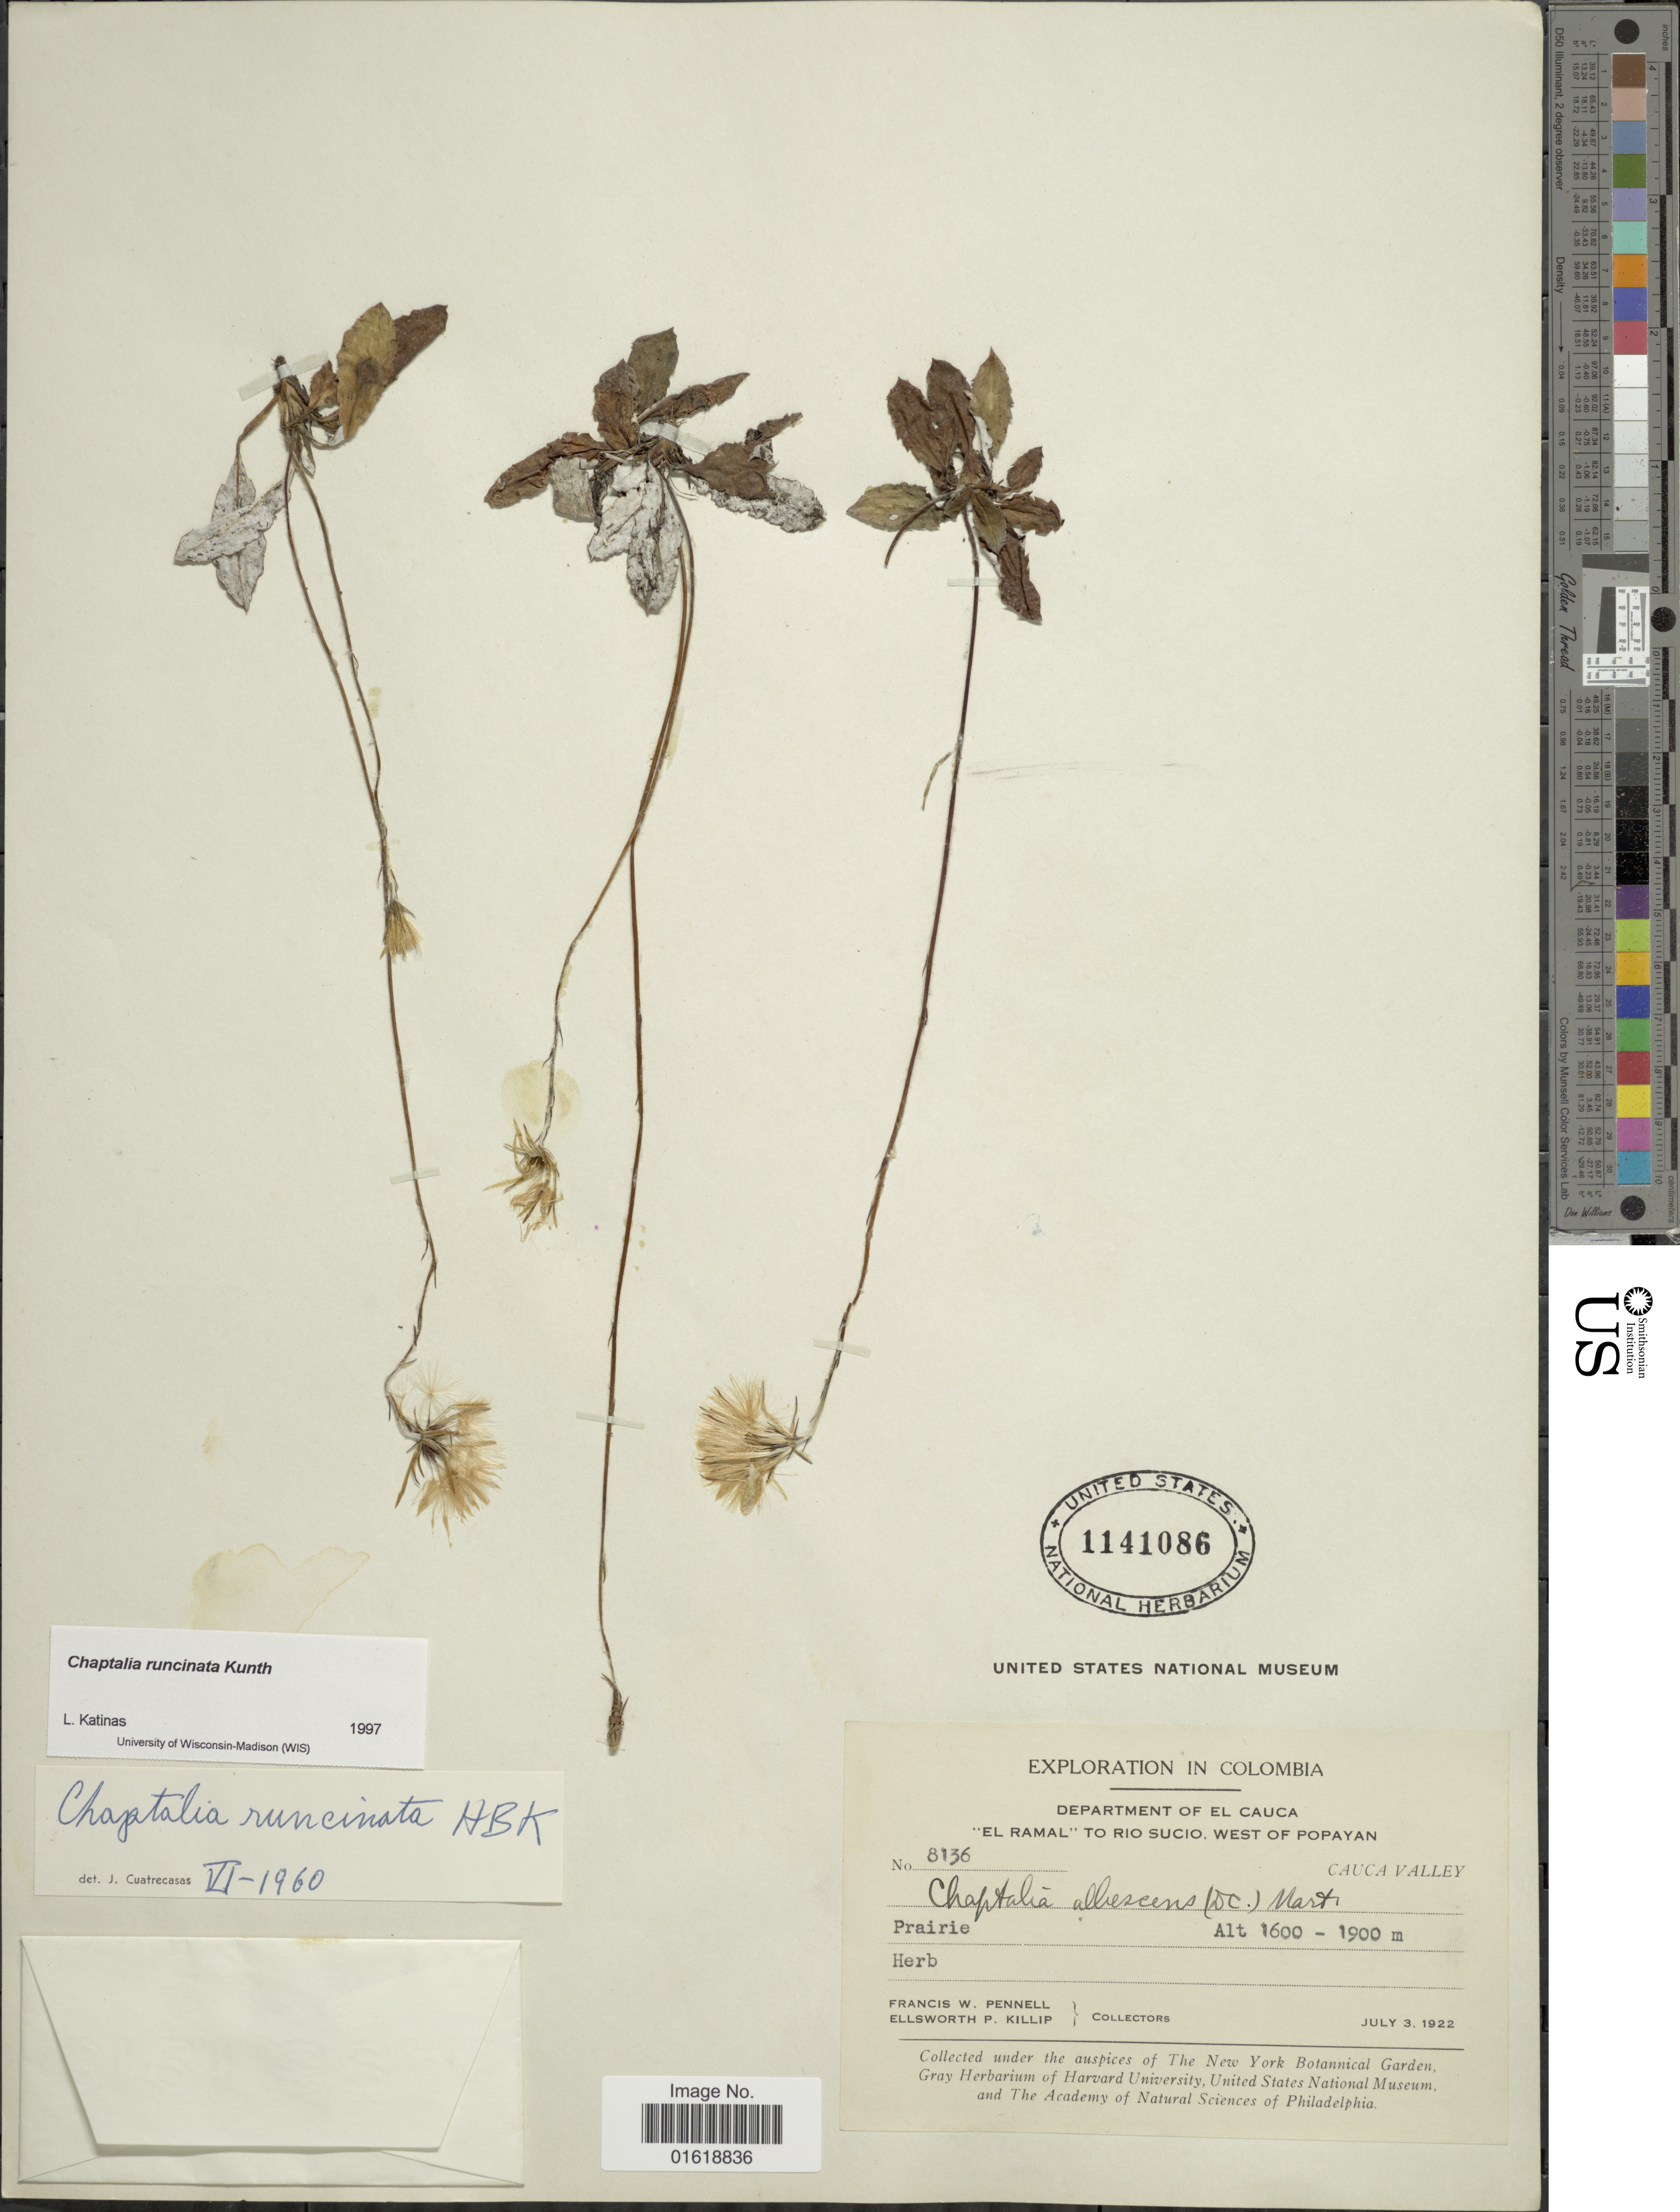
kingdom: Plantae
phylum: Tracheophyta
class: Magnoliopsida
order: Asterales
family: Asteraceae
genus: Chaptalia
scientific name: Chaptalia runcinata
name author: Kunth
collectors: F. W. Pennell & E. P. Killip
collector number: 8136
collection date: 1922-07-03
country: Colombia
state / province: Cauca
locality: Department of El Cauca. "El Ramal" to Rio Sucio, West of Popayan. Cauca Valley. Prairie.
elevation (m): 1600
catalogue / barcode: US 1141086